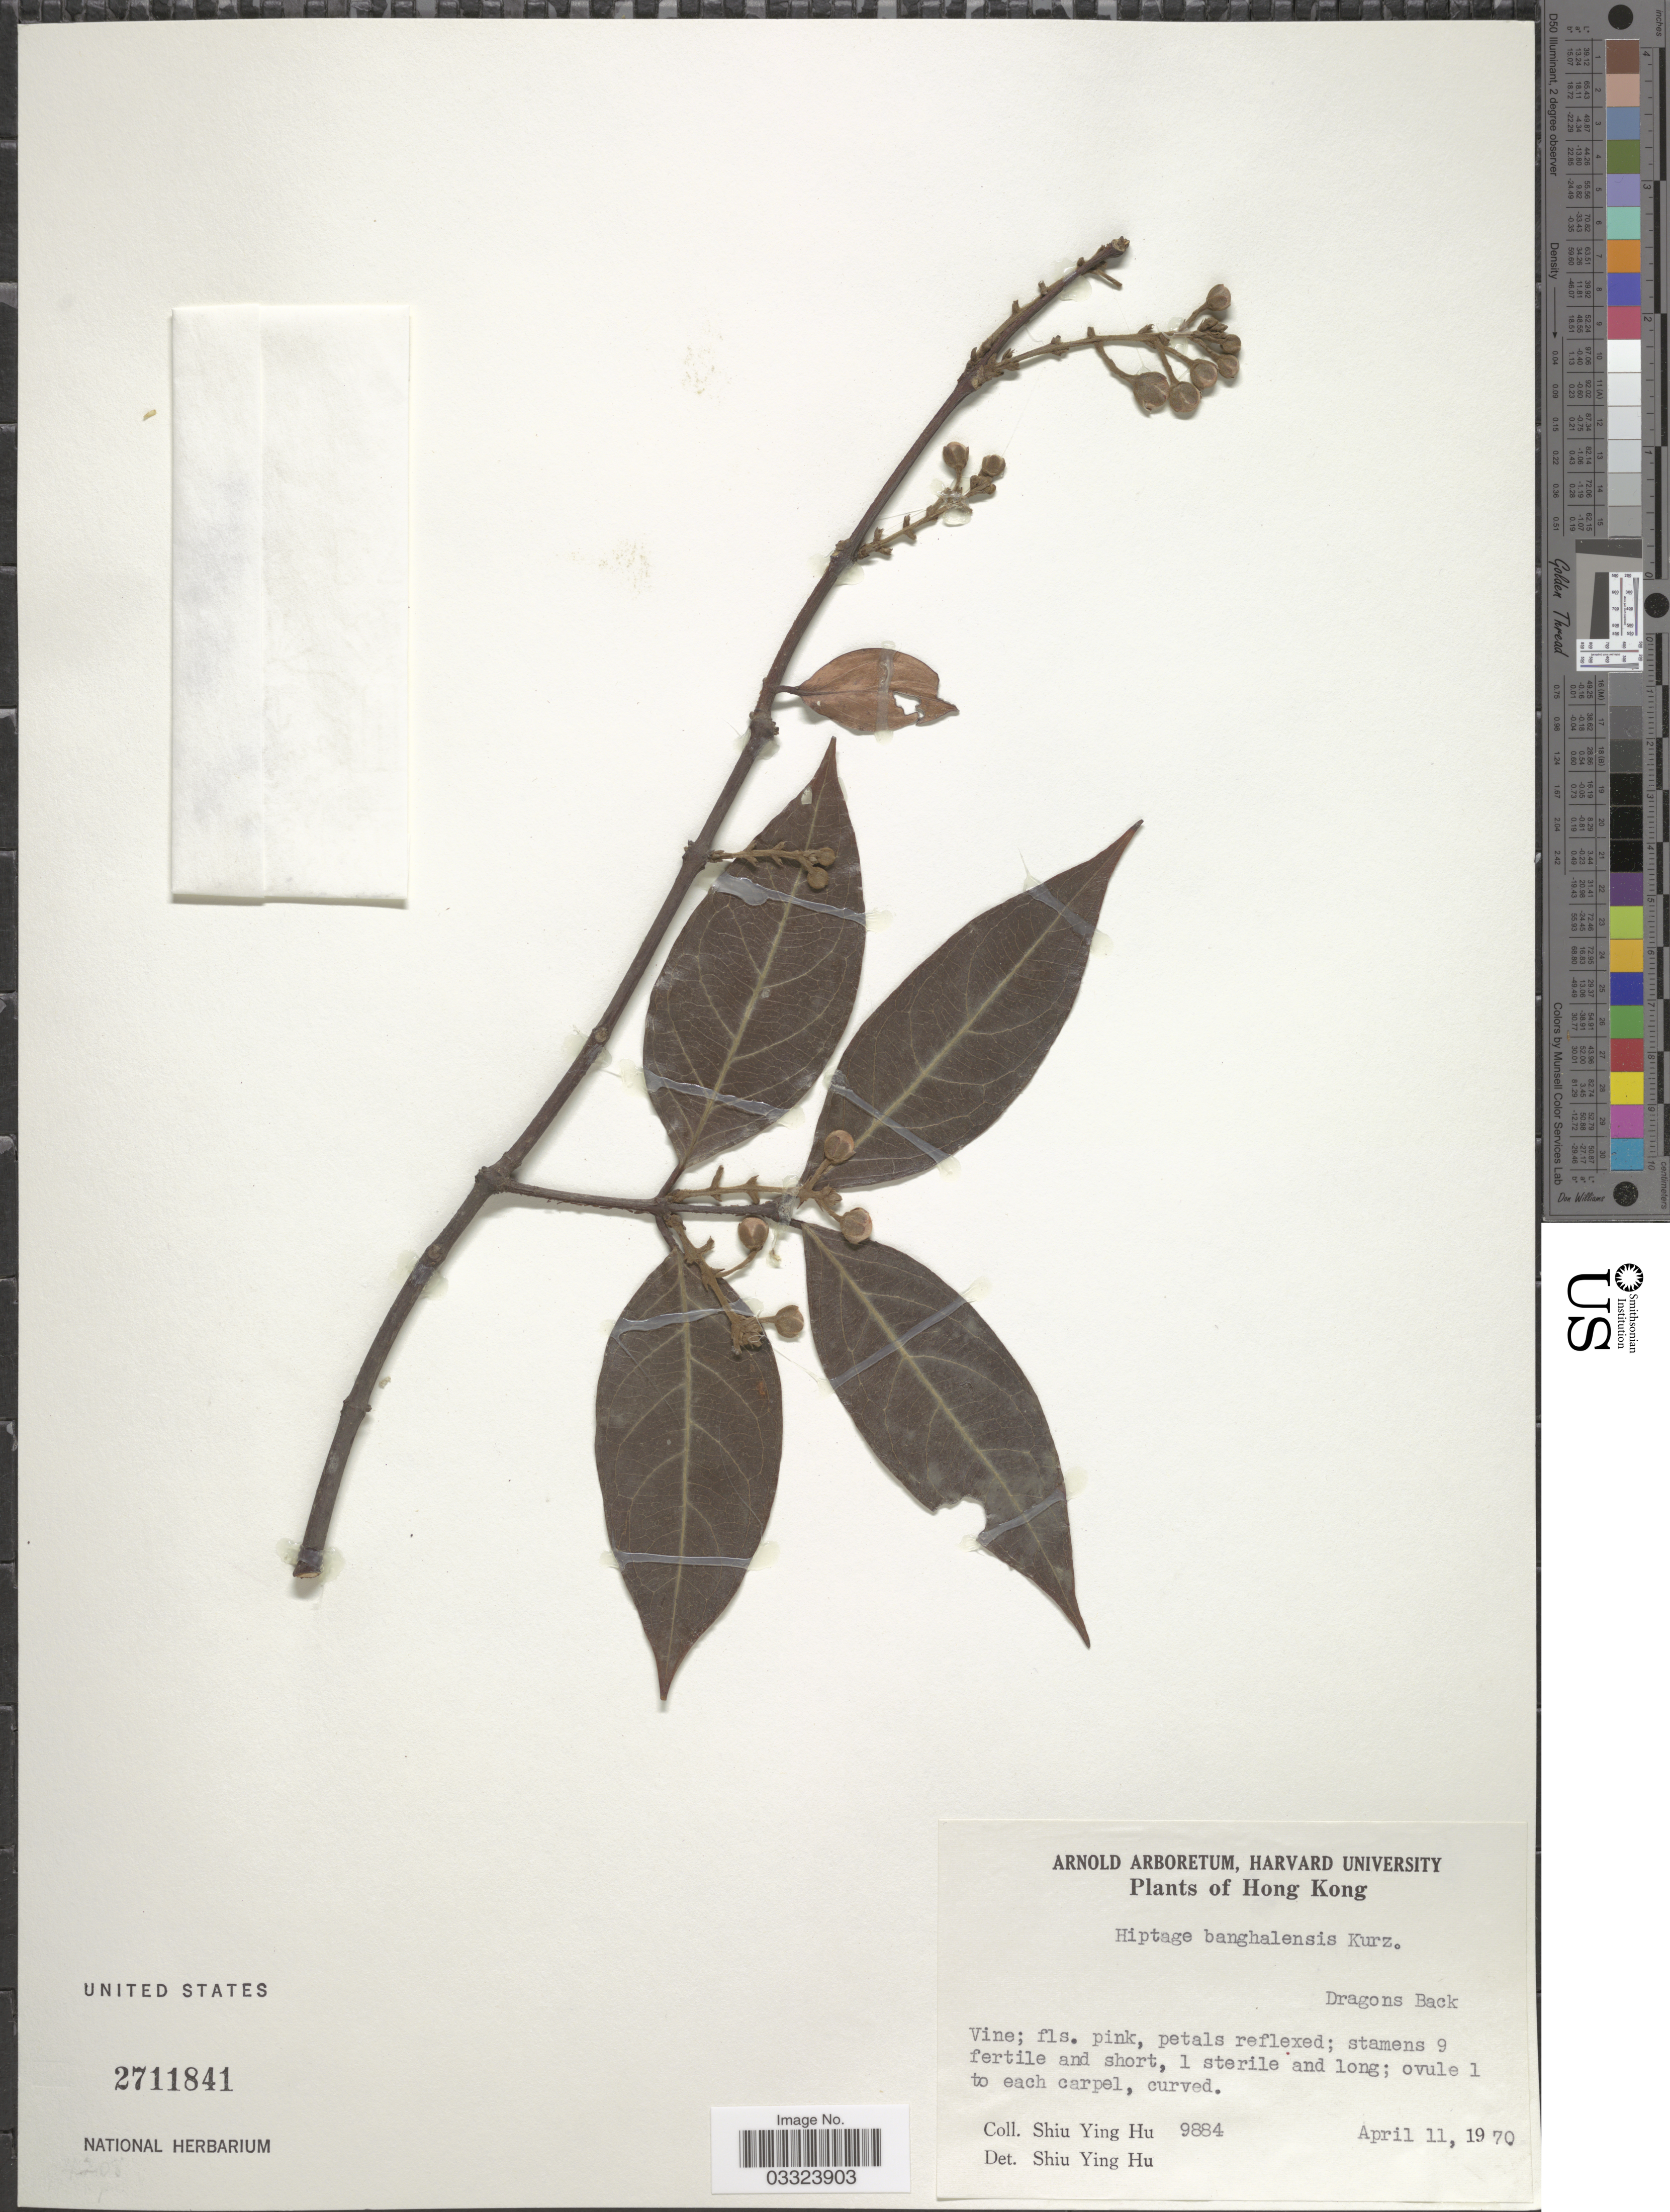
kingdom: Plantae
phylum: Tracheophyta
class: Magnoliopsida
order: Malpighiales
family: Malpighiaceae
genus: Hiptage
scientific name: Hiptage benghalensis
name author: (L.) Kurz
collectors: S. Y. Hu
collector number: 9884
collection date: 1970-04-11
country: China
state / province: Hong Kong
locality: Dragons Back.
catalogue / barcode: US 2711841